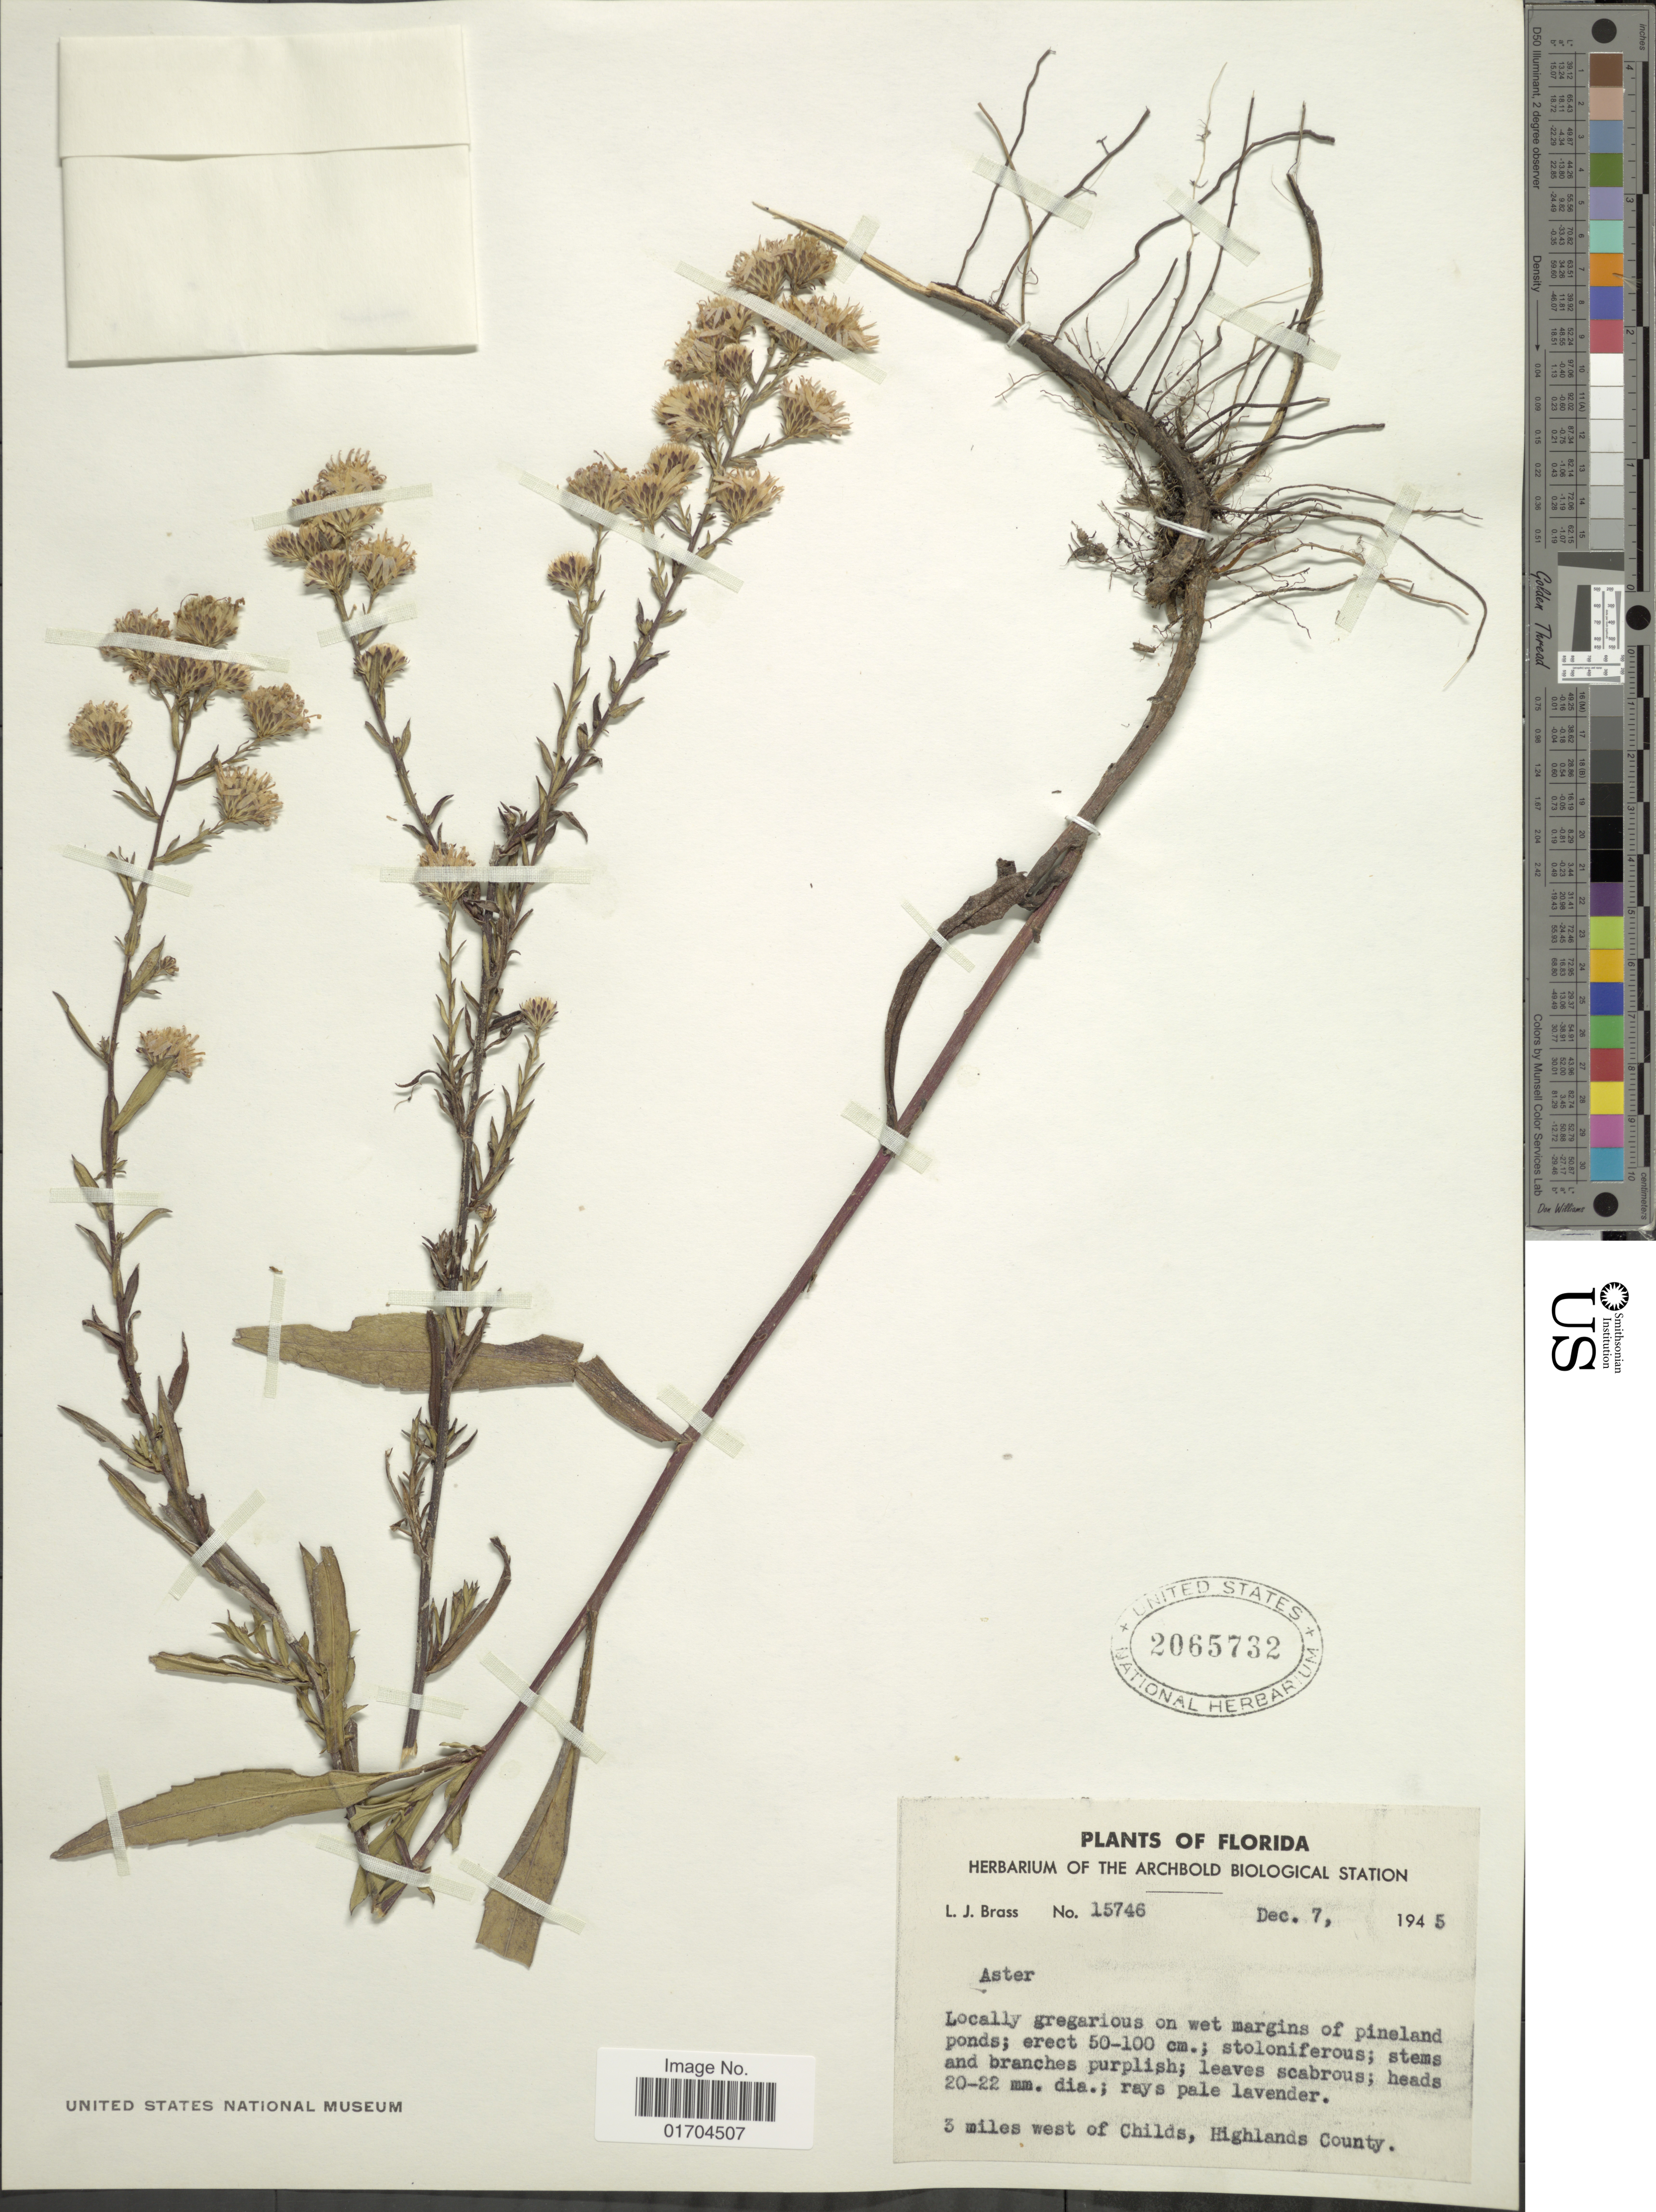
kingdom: Plantae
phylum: Tracheophyta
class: Magnoliopsida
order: Asterales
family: Asteraceae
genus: Symphyotrichum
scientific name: Symphyotrichum sp.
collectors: L. J. Brass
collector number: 15746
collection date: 1945-12-07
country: United States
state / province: Florida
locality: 3 miles west of Childs, Highlands County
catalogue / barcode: US 2065732